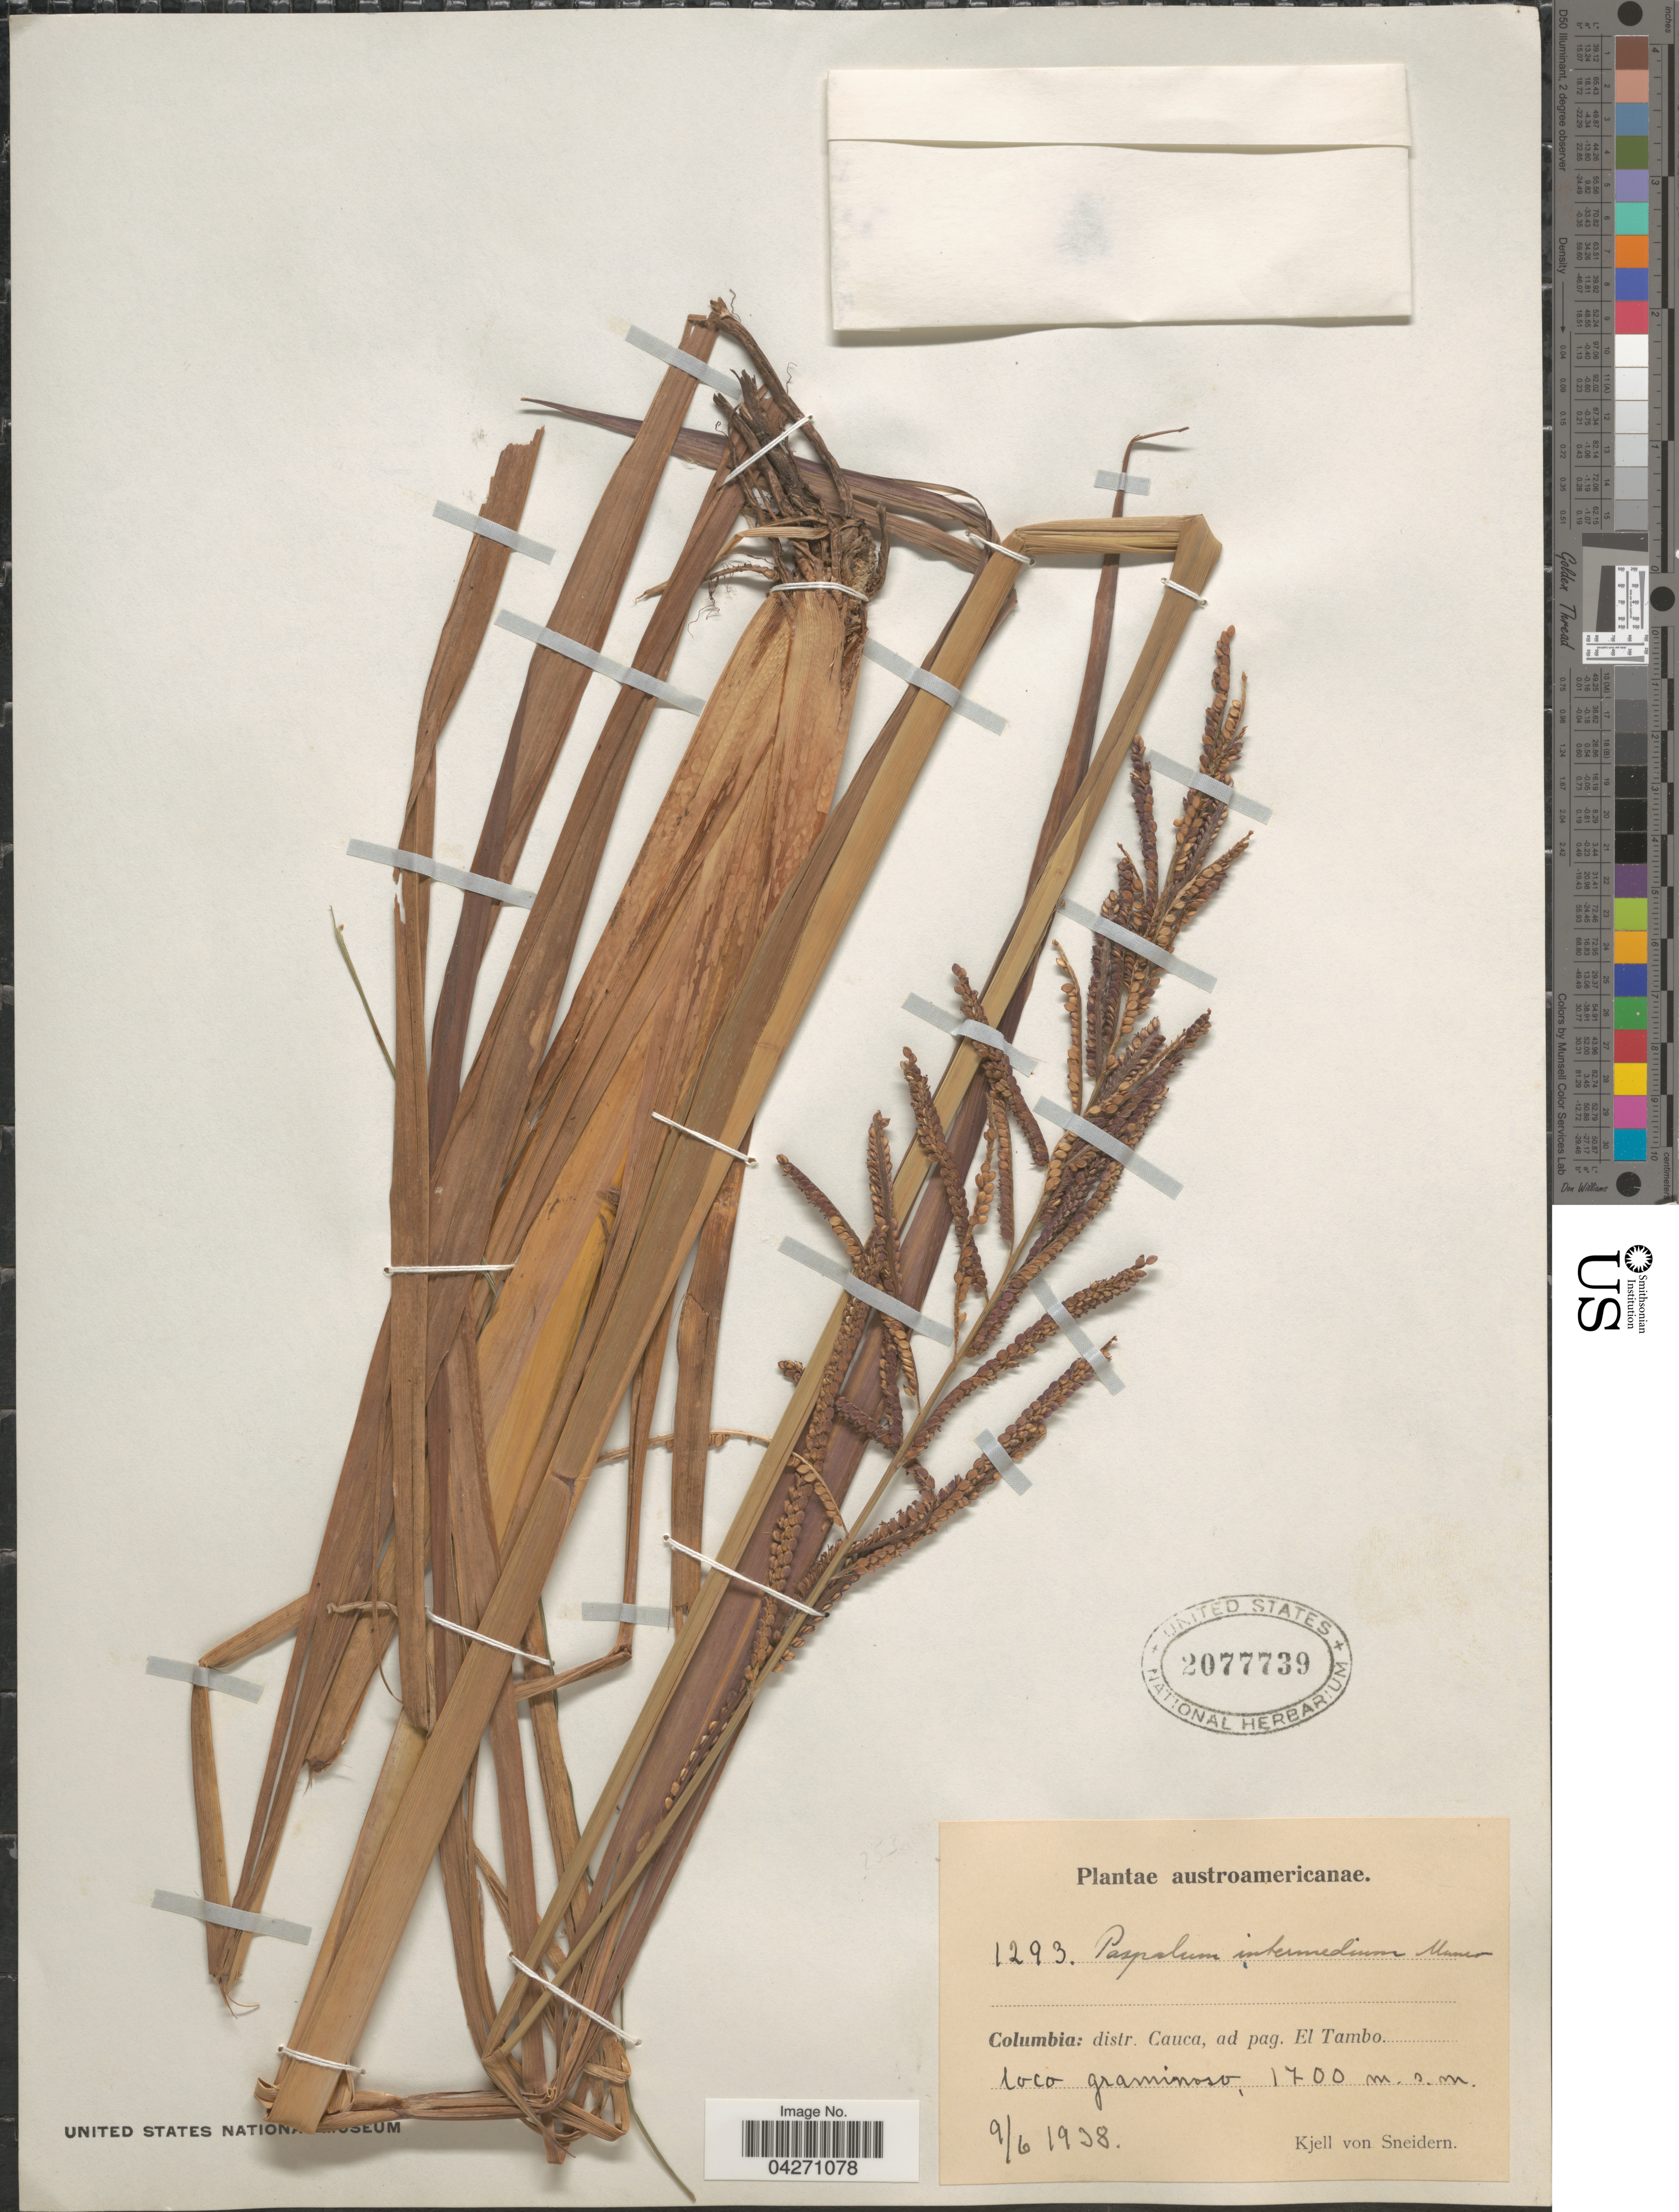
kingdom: Plantae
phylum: Tracheophyta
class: Liliopsida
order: Poales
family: Poaceae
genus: Paspalum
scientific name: Paspalum intermedium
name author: Munro ex Morong & Britton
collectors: K. von Sneidern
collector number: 1293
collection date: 1938-06-09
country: Colombia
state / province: Cauca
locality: Austroamericanae. Distr. Cauca, ad pag. El Tambo. Loco graminoso.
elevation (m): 1700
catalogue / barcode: US 2077739